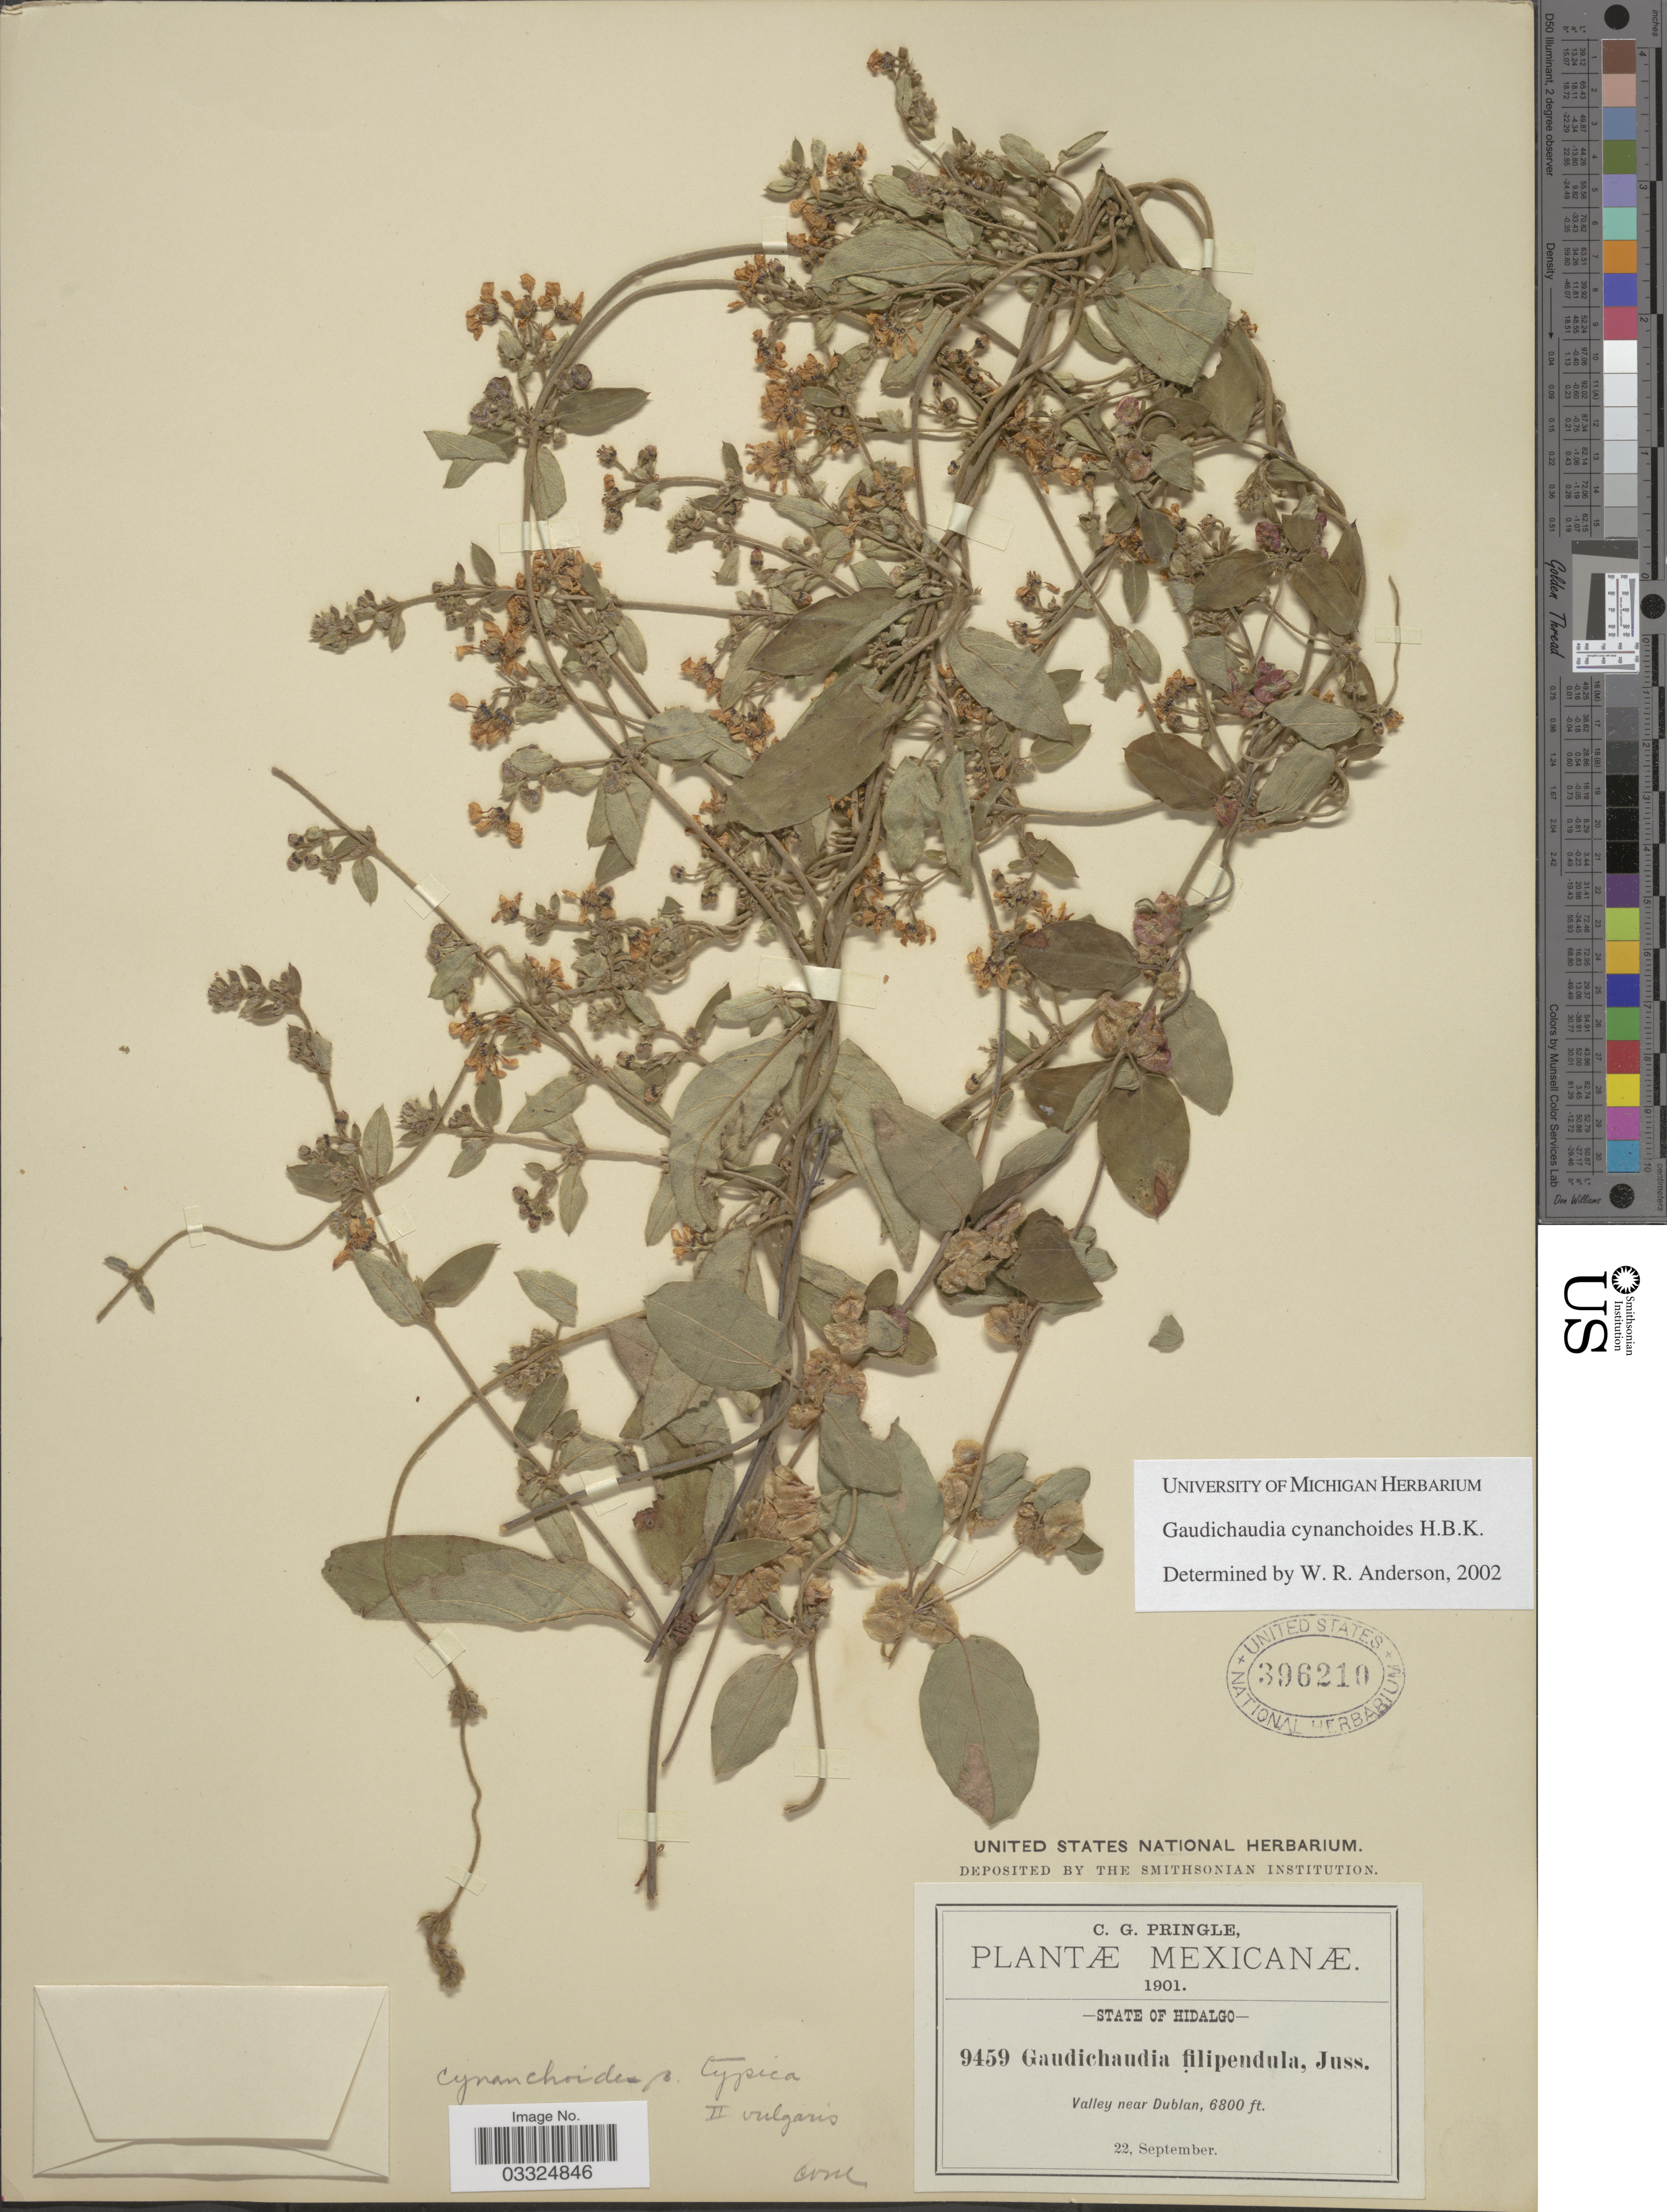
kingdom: Plantae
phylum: Tracheophyta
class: Magnoliopsida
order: Malpighiales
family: Malpighiaceae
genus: Gaudichaudia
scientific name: Gaudichaudia cynanchoides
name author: Kunth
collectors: C. G. Pringle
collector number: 9459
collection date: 1901-09-22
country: Mexico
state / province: Hidalgo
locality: Valley near Dublan.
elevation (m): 2073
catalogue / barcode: US 396210